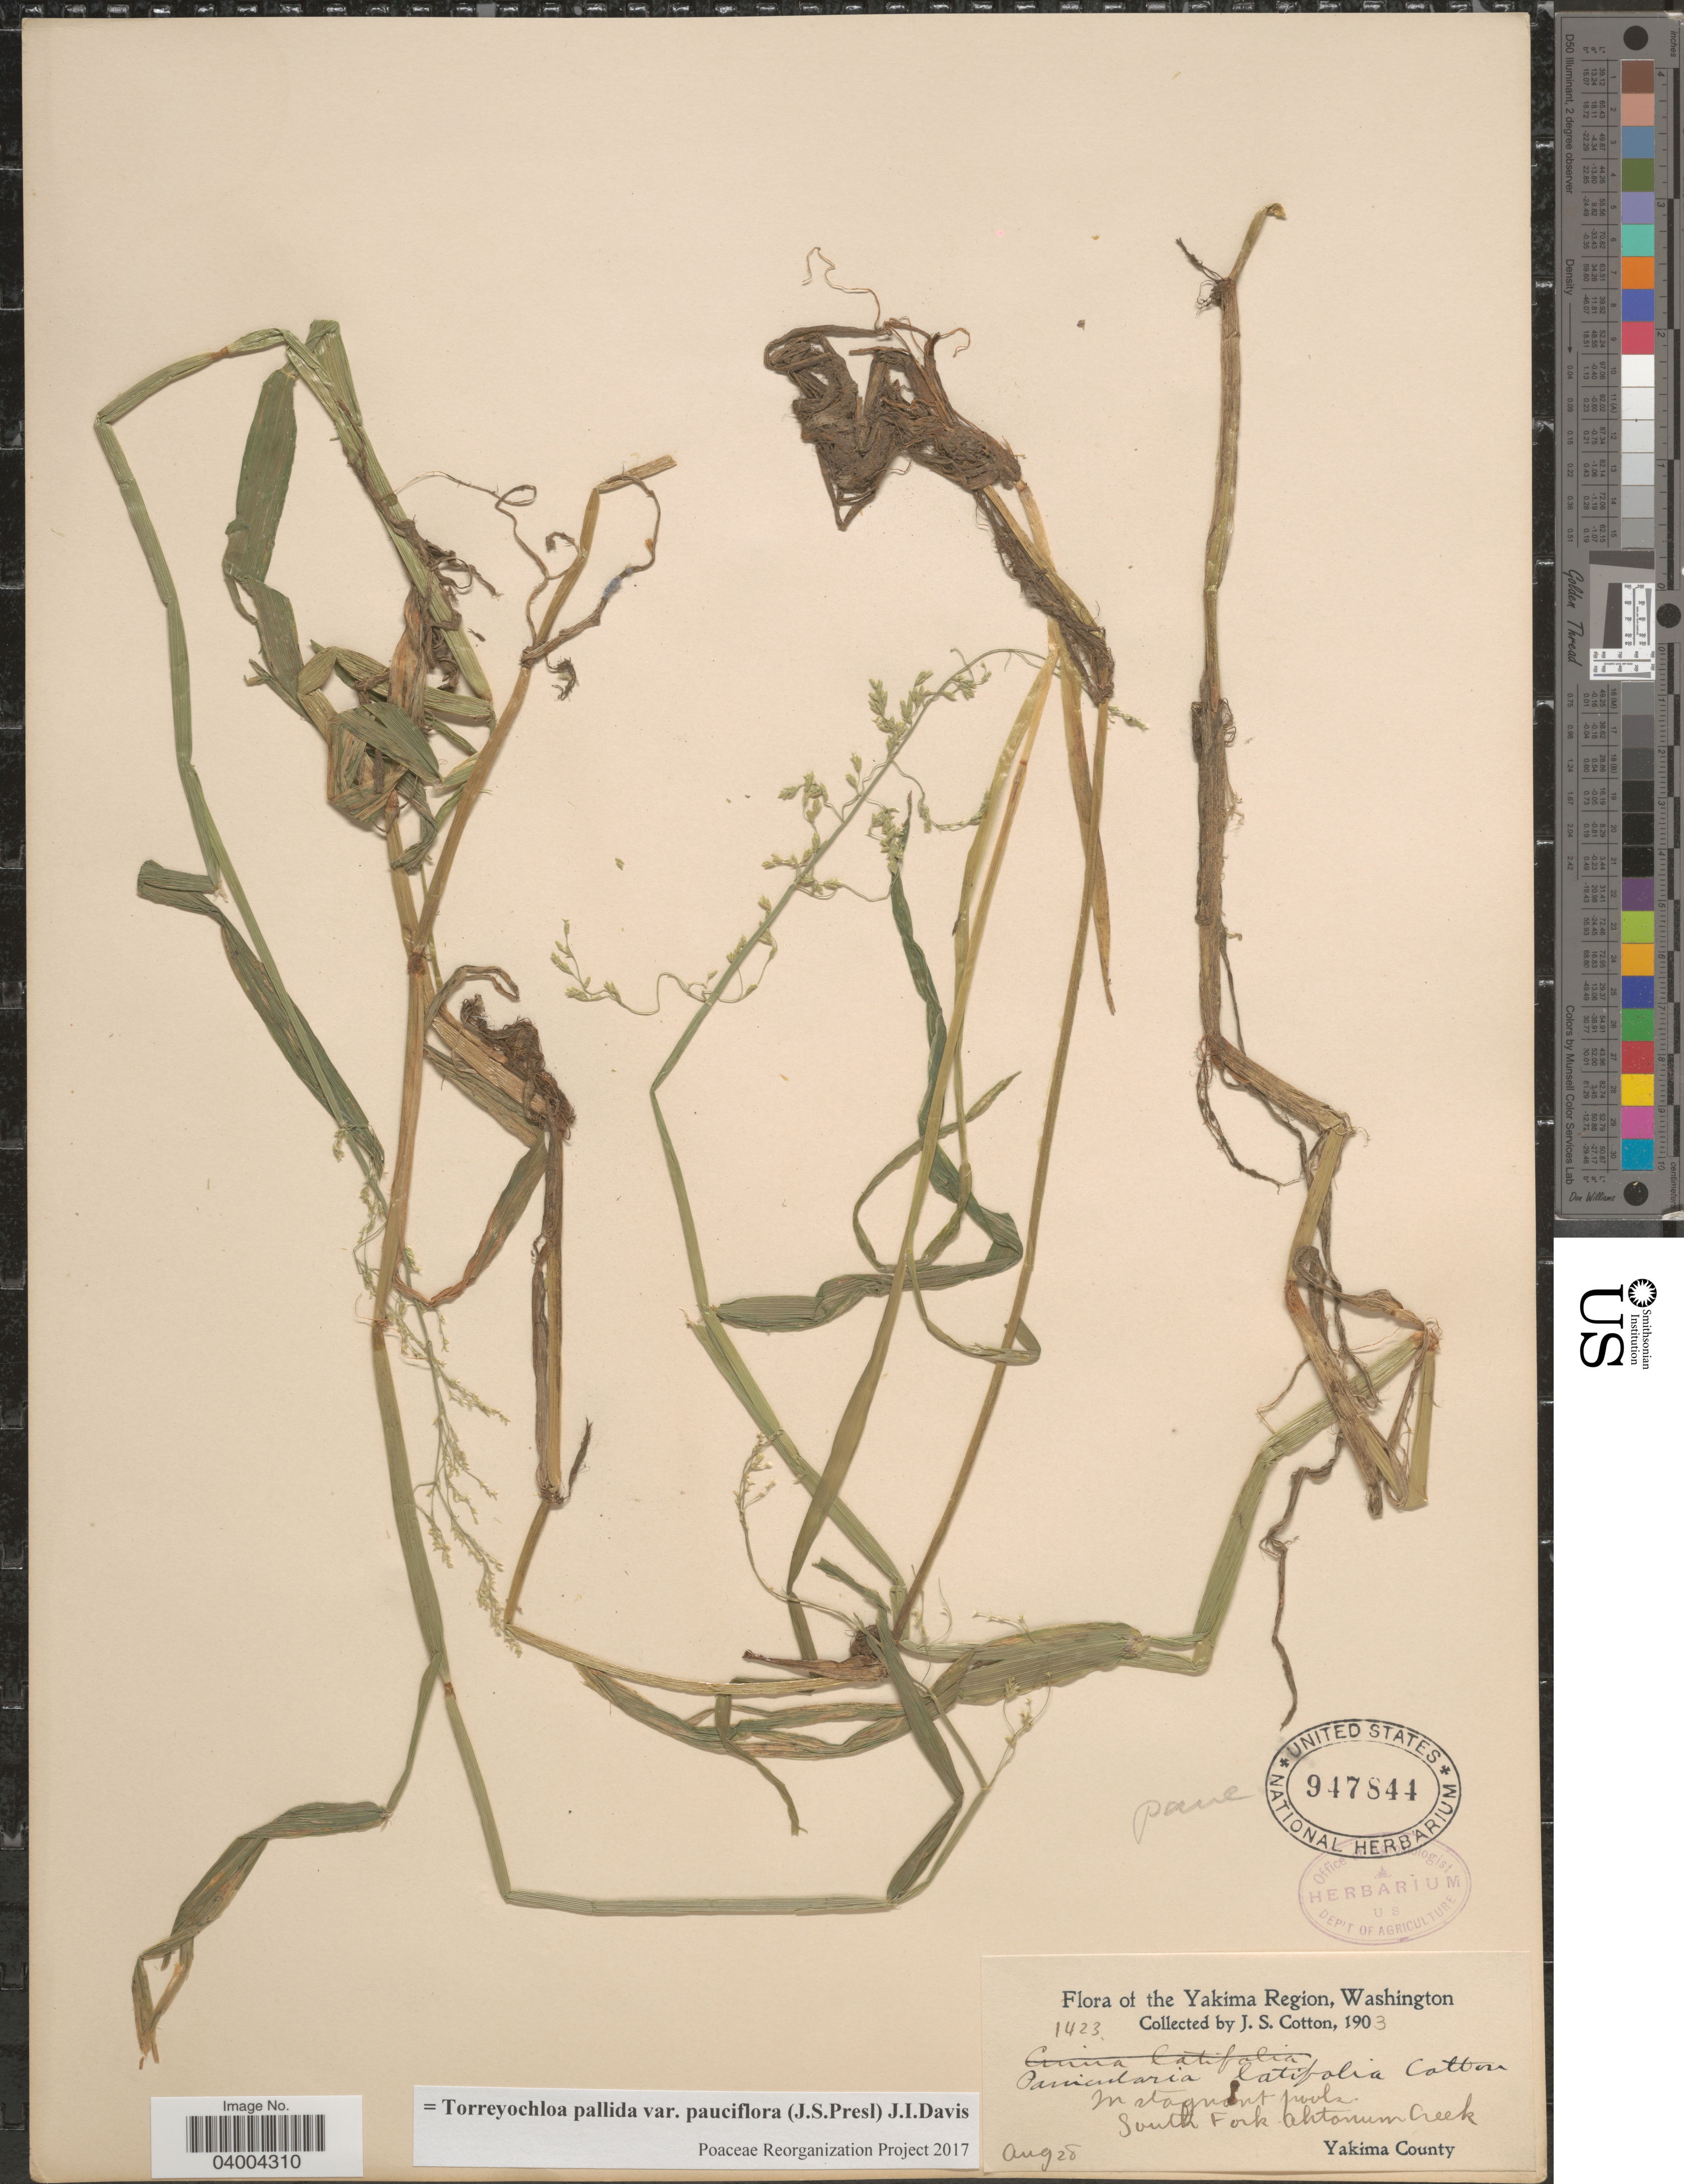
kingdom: Plantae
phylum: Tracheophyta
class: Liliopsida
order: Poales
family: Poaceae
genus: Torreyochloa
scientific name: Torreyochloa pallida var. pauciflora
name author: (J. Presl) J.I. Davis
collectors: J. S. Cotton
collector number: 1423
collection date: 1903-08-28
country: United States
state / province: Washington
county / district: Yakima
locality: Yakima Region. In stagnant pools. South Fork Ahtanum Creek. Yakima County.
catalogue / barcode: US 947844